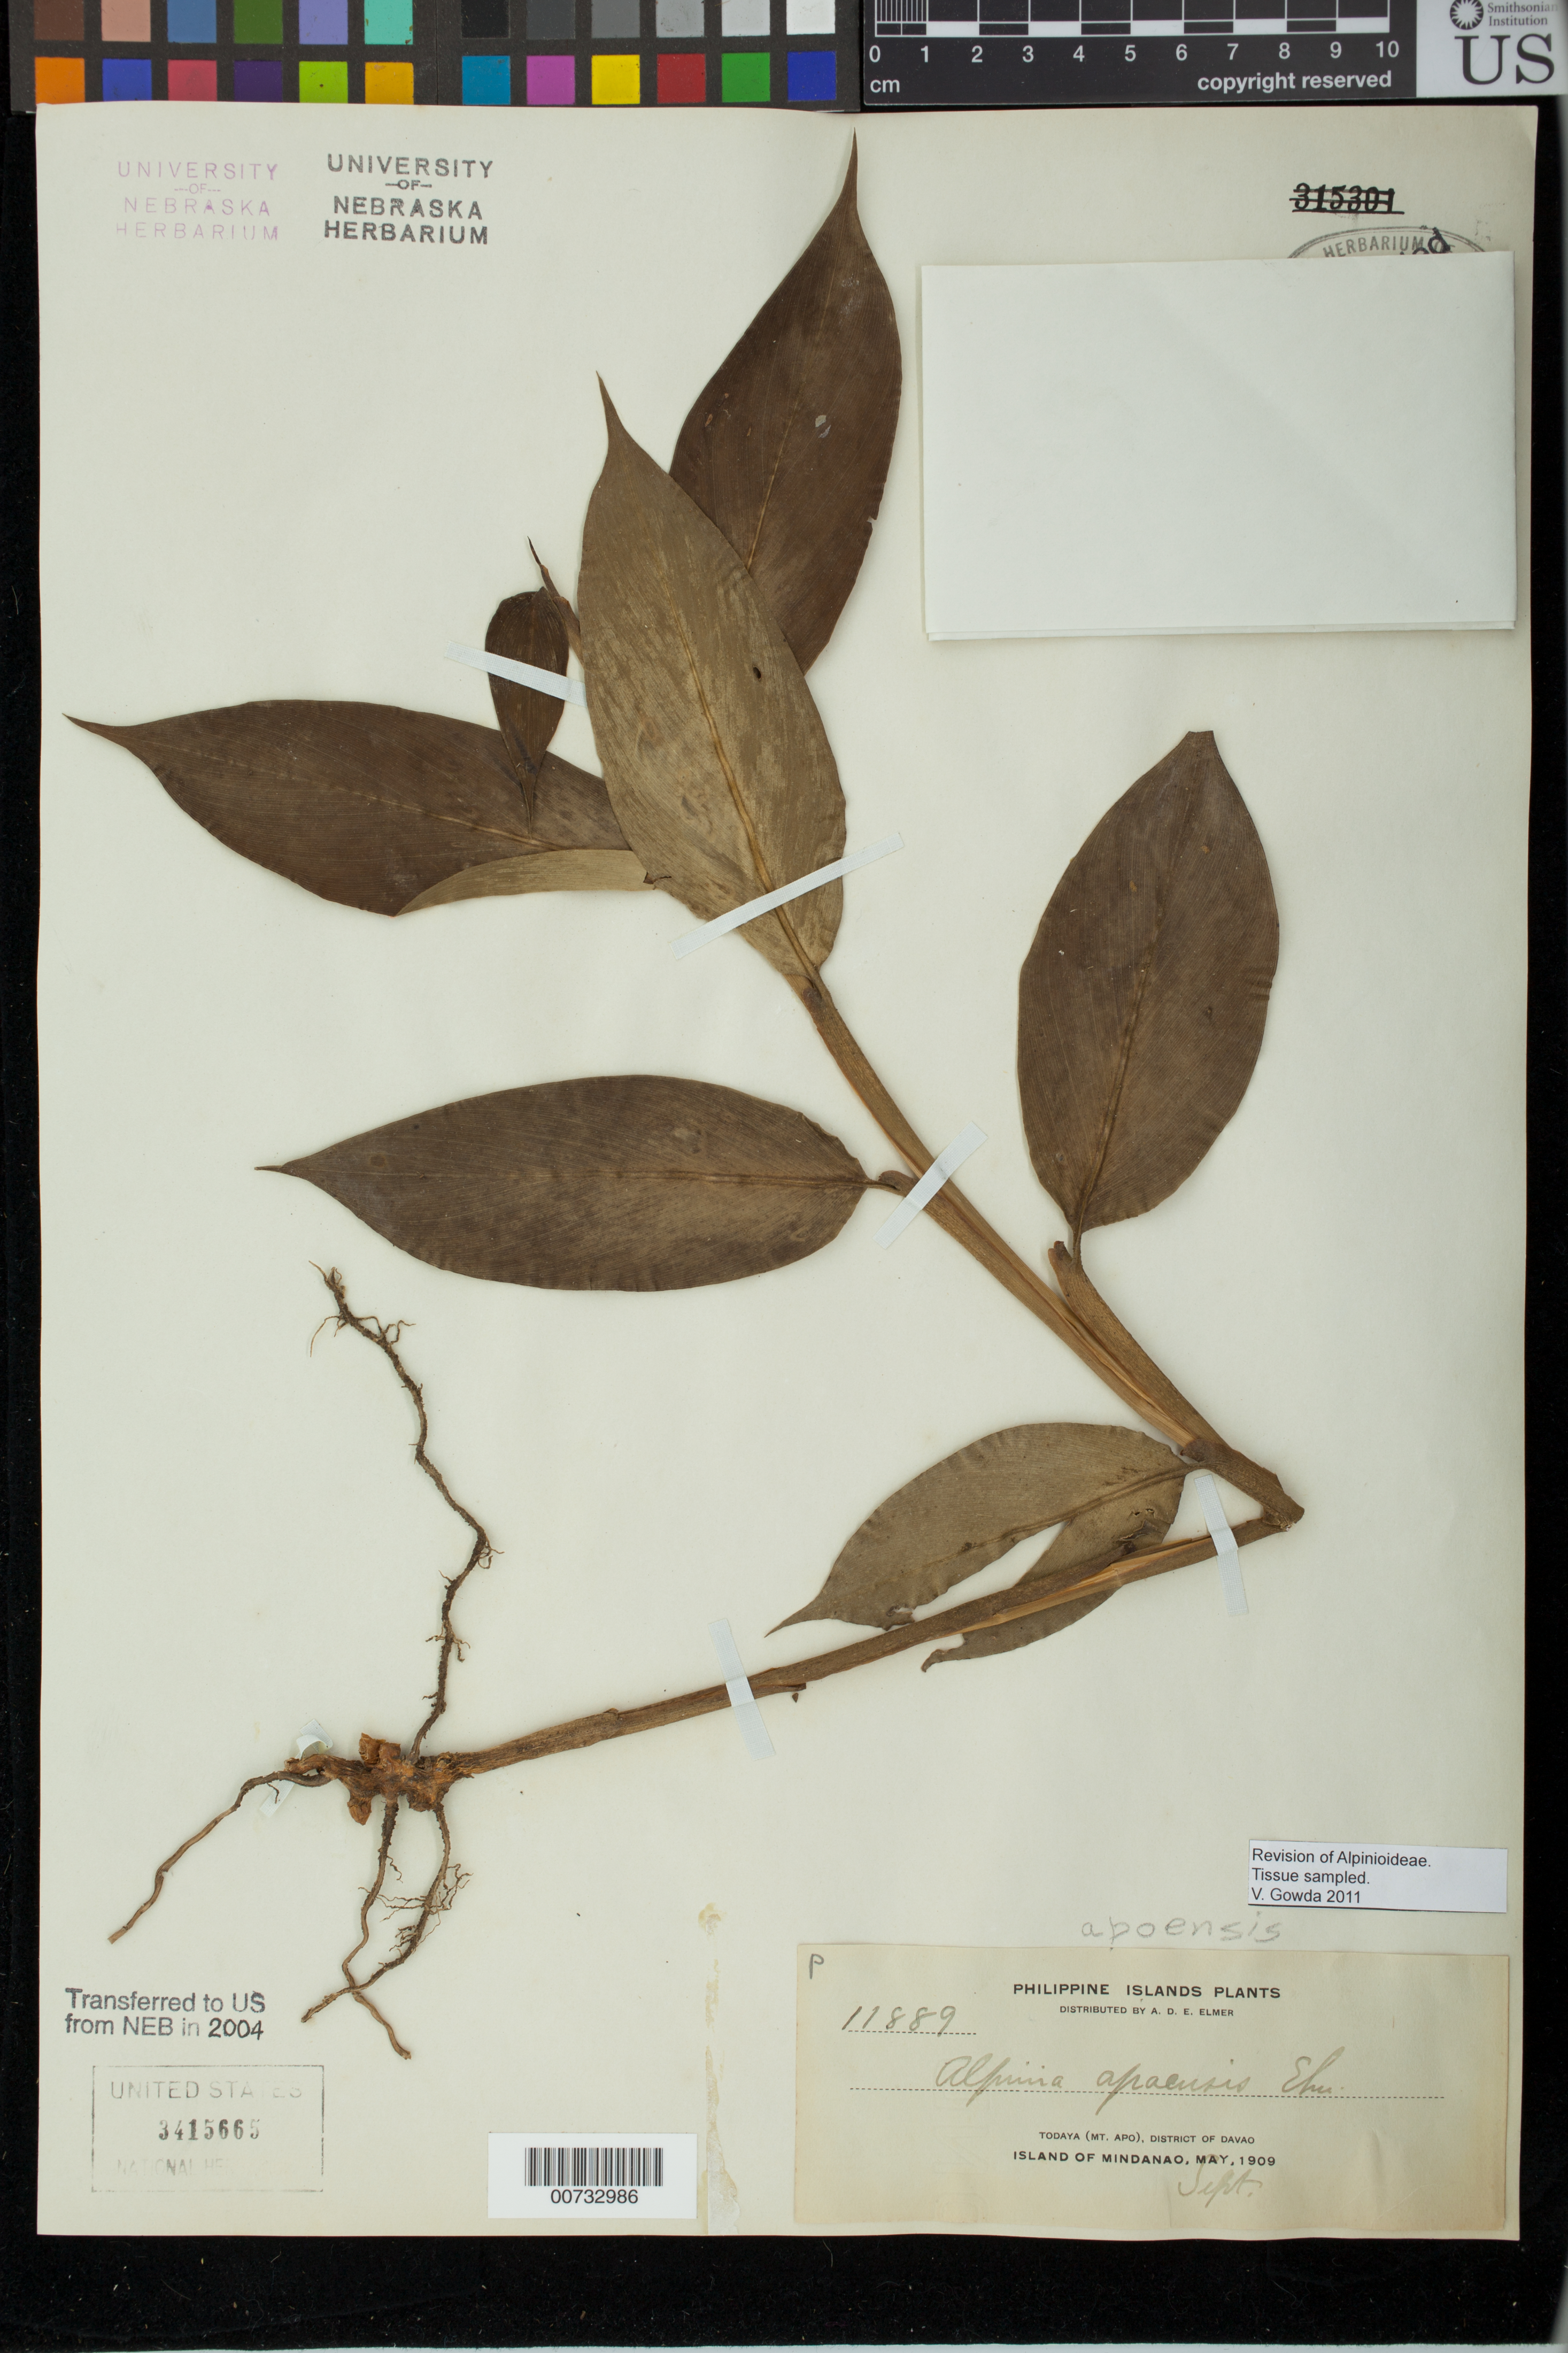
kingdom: Plantae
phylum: Tracheophyta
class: Liliopsida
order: Zingiberales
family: Zingiberaceae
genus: Alpinia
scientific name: Alpinia apoensis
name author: Elmer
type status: Isotype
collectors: A. D. E. Elmer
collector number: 11889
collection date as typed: Sep 1909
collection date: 1909-09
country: Philippines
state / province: Davao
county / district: Davao del Sur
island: Mindanao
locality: Todaya (Mt. Apo), District of Davao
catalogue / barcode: US 3415665